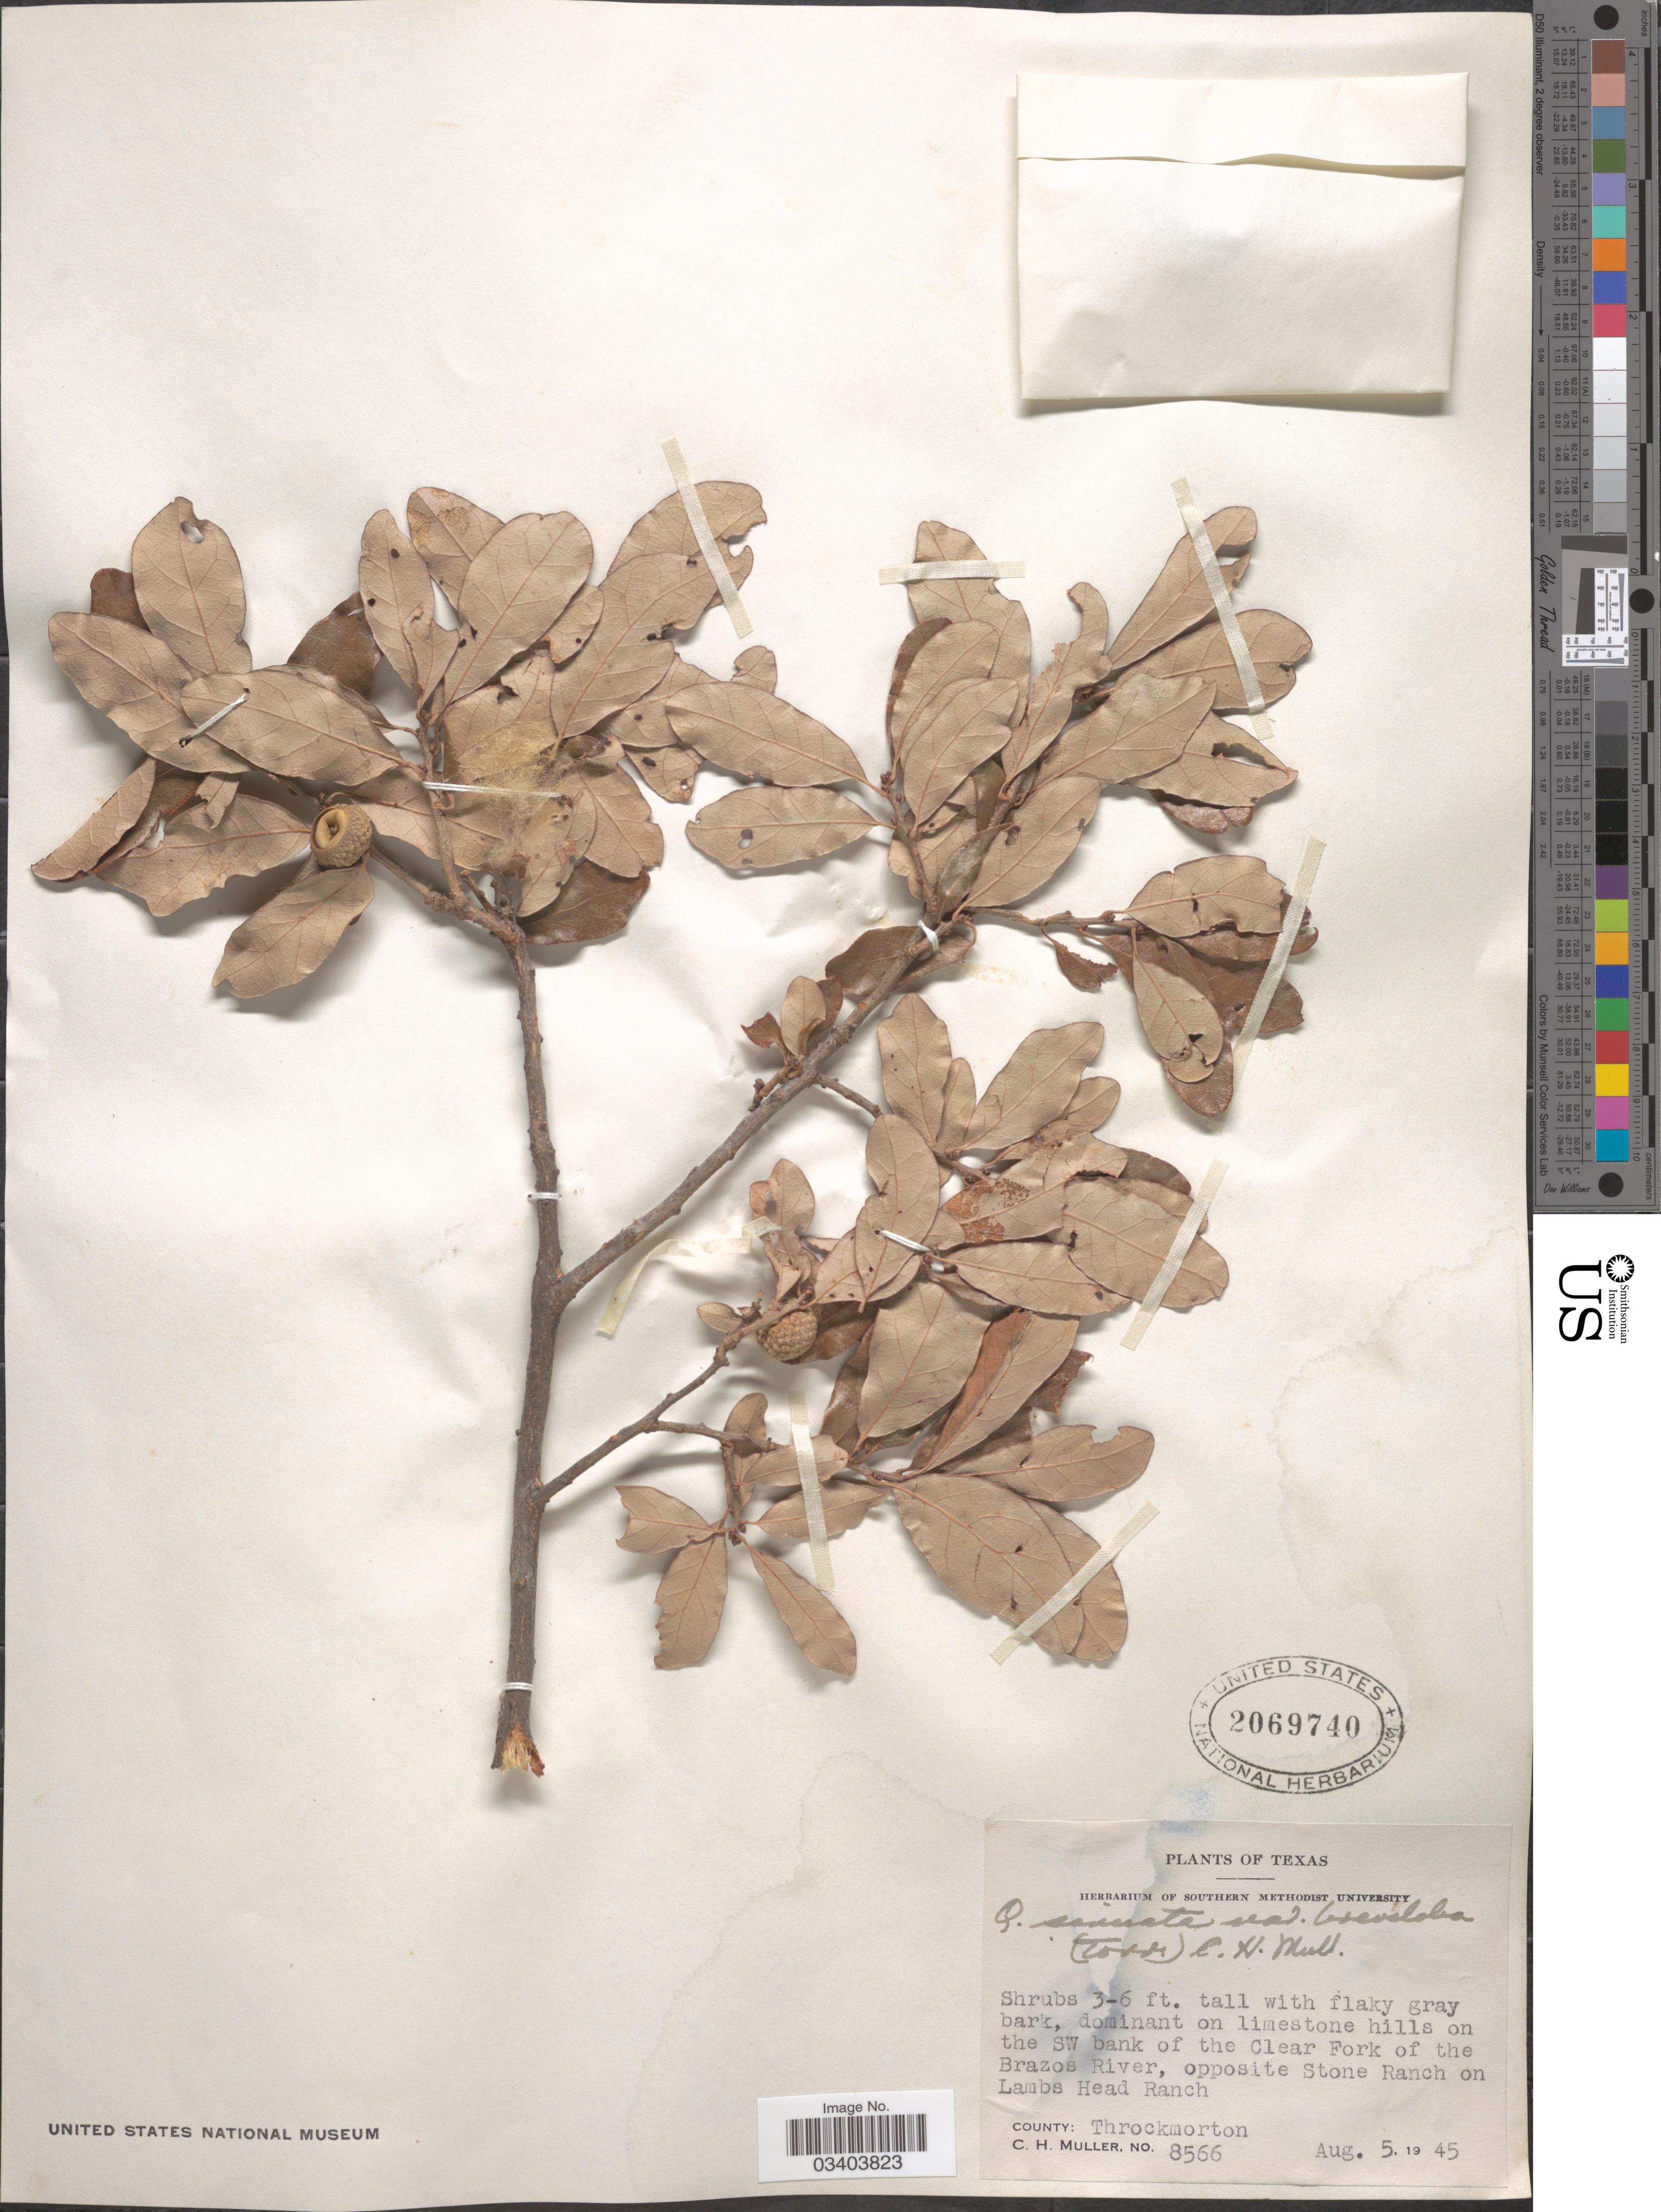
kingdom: Plantae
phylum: Tracheophyta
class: Magnoliopsida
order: Fagales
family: Fagaceae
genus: Quercus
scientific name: Quercus breviloba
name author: (Torr.) Sarg.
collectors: C. H. Mueller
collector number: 8566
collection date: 1945-08-05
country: United States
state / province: Texas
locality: Hills on the SW bank of the Clear Fork of the Brazos River, opposite Stone Ranch on Lambs Head Ranch. County: Throckmorton.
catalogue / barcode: US 2069740